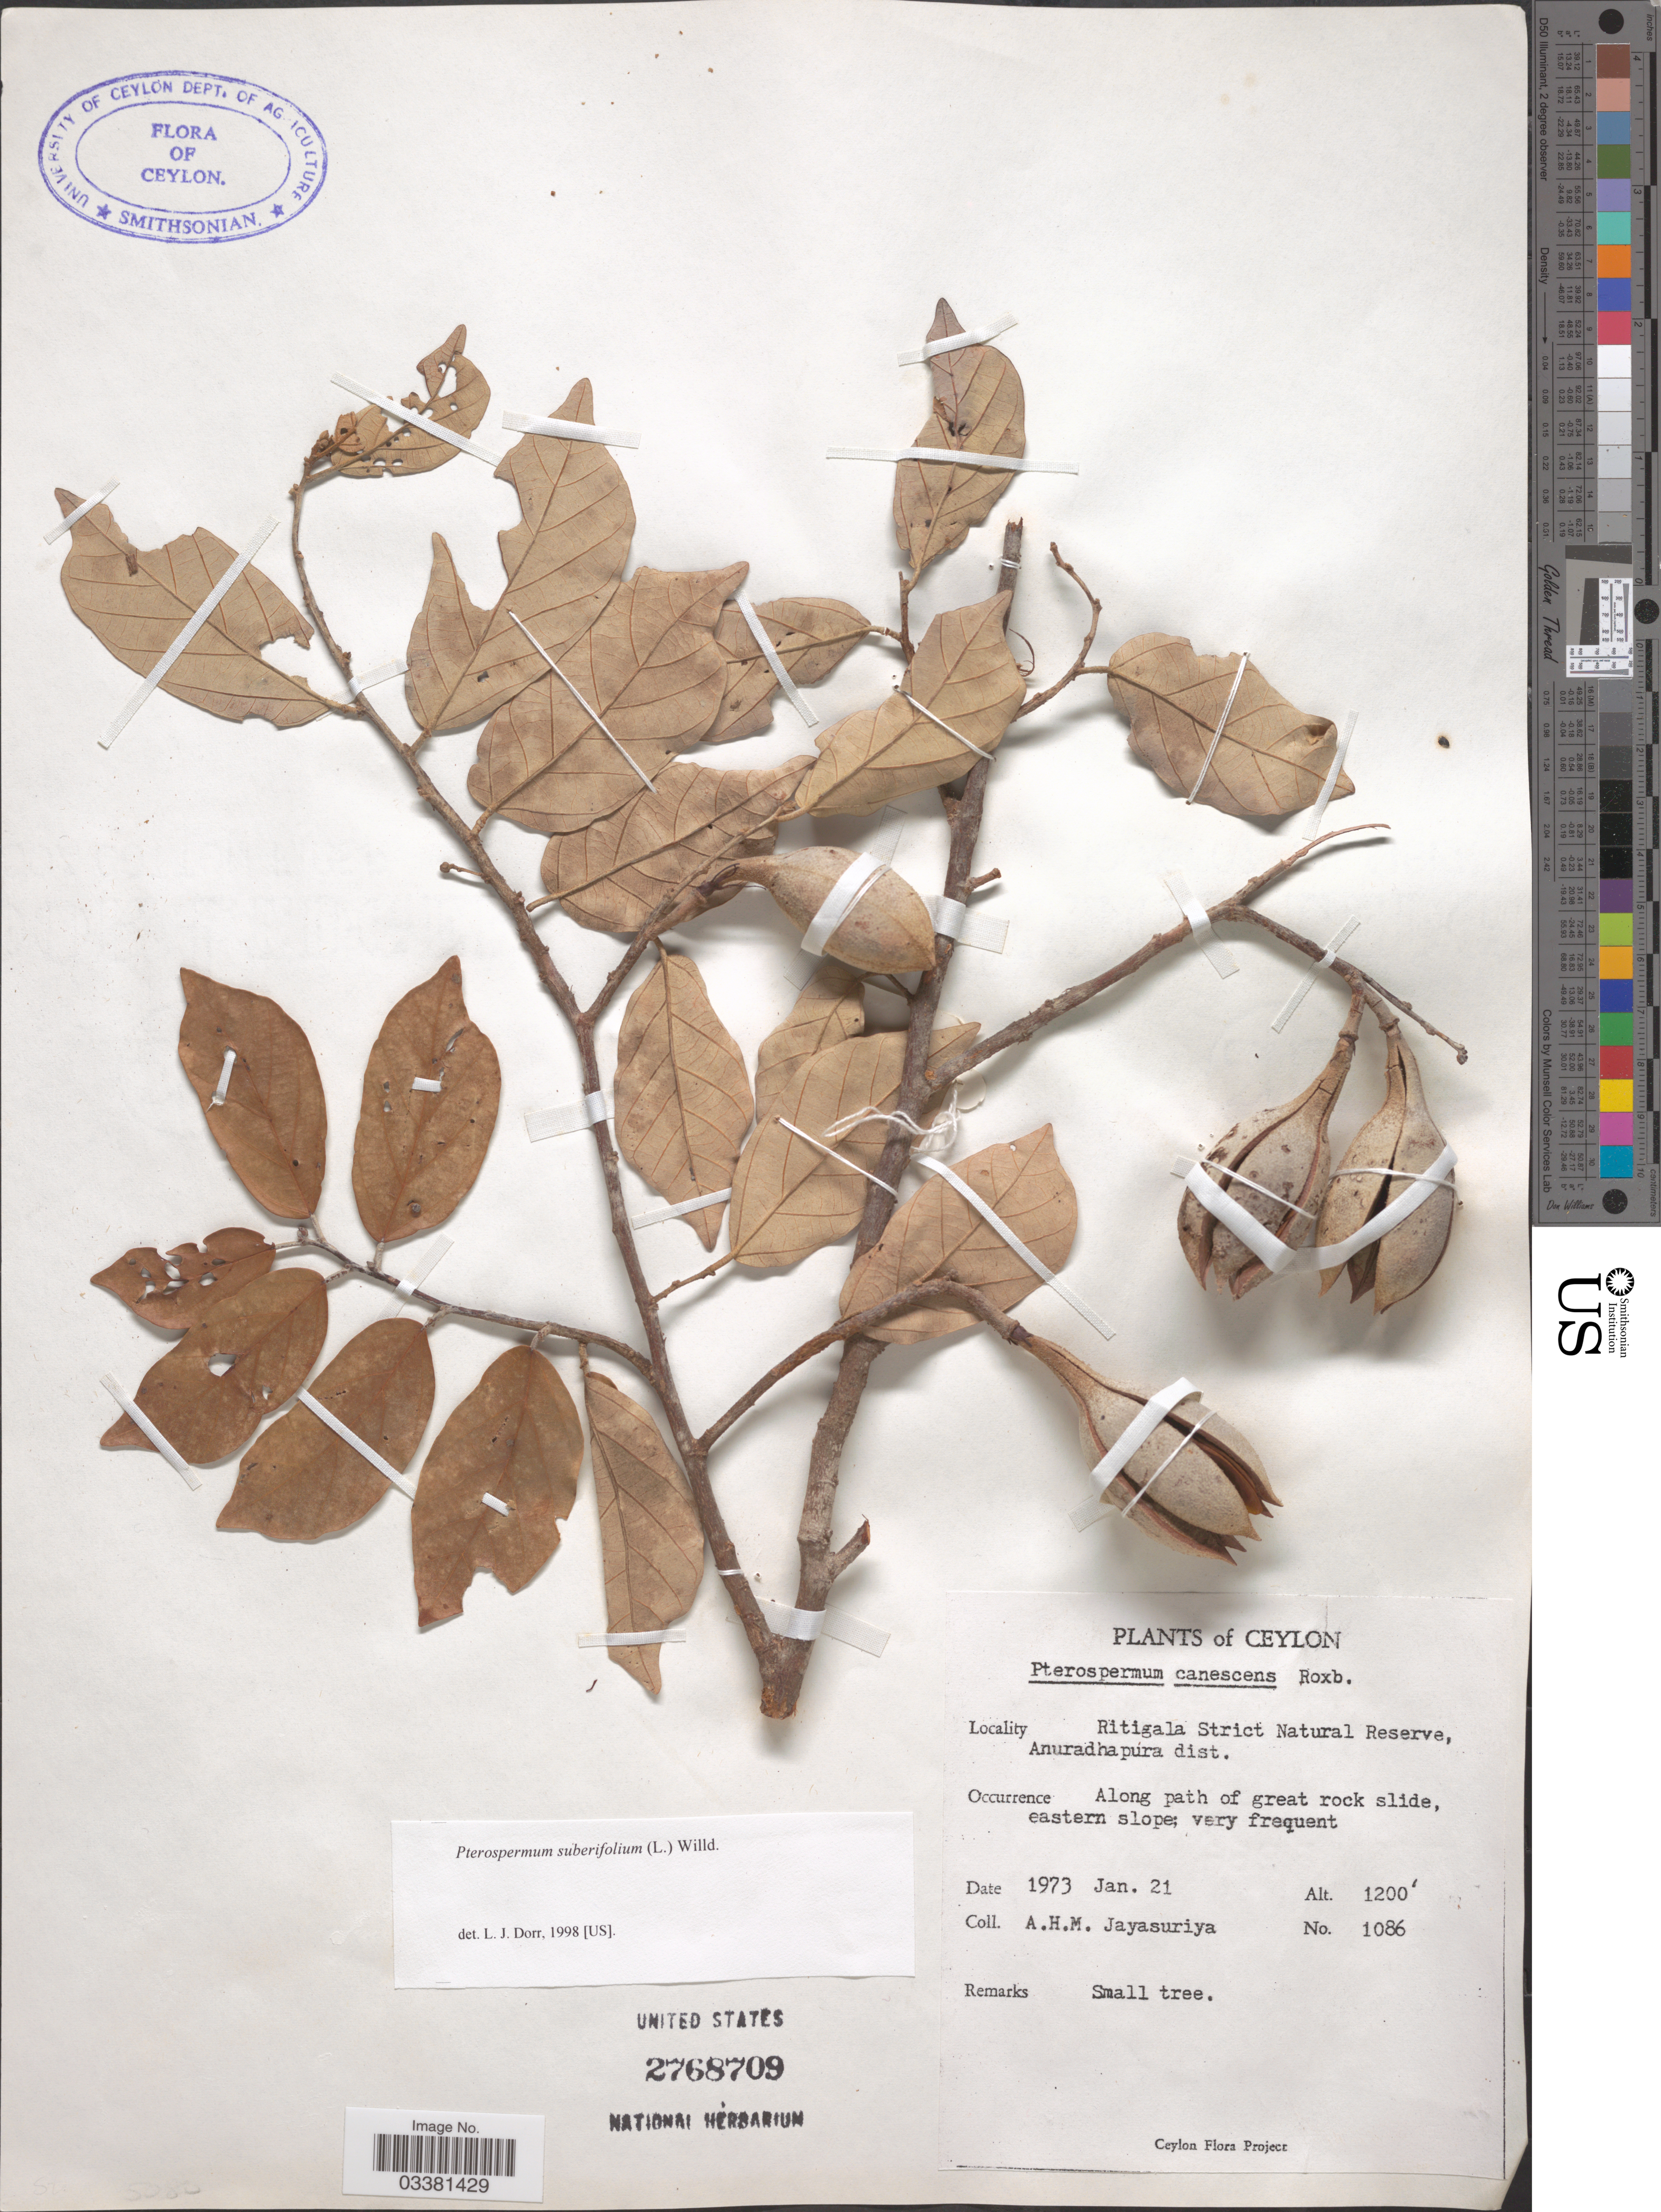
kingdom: Plantae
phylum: Tracheophyta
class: Magnoliopsida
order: Malvales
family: Malvaceae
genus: Pterospermum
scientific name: Pterospermum suberifolium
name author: (L.) Raeusch.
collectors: A. H. Jayasuriya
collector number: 1086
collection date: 1973-01-21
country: Sri Lanka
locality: Ceylon. Ritigala Strict Natural Reserve, Anuradhapura dist.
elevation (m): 366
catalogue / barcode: US 2768709